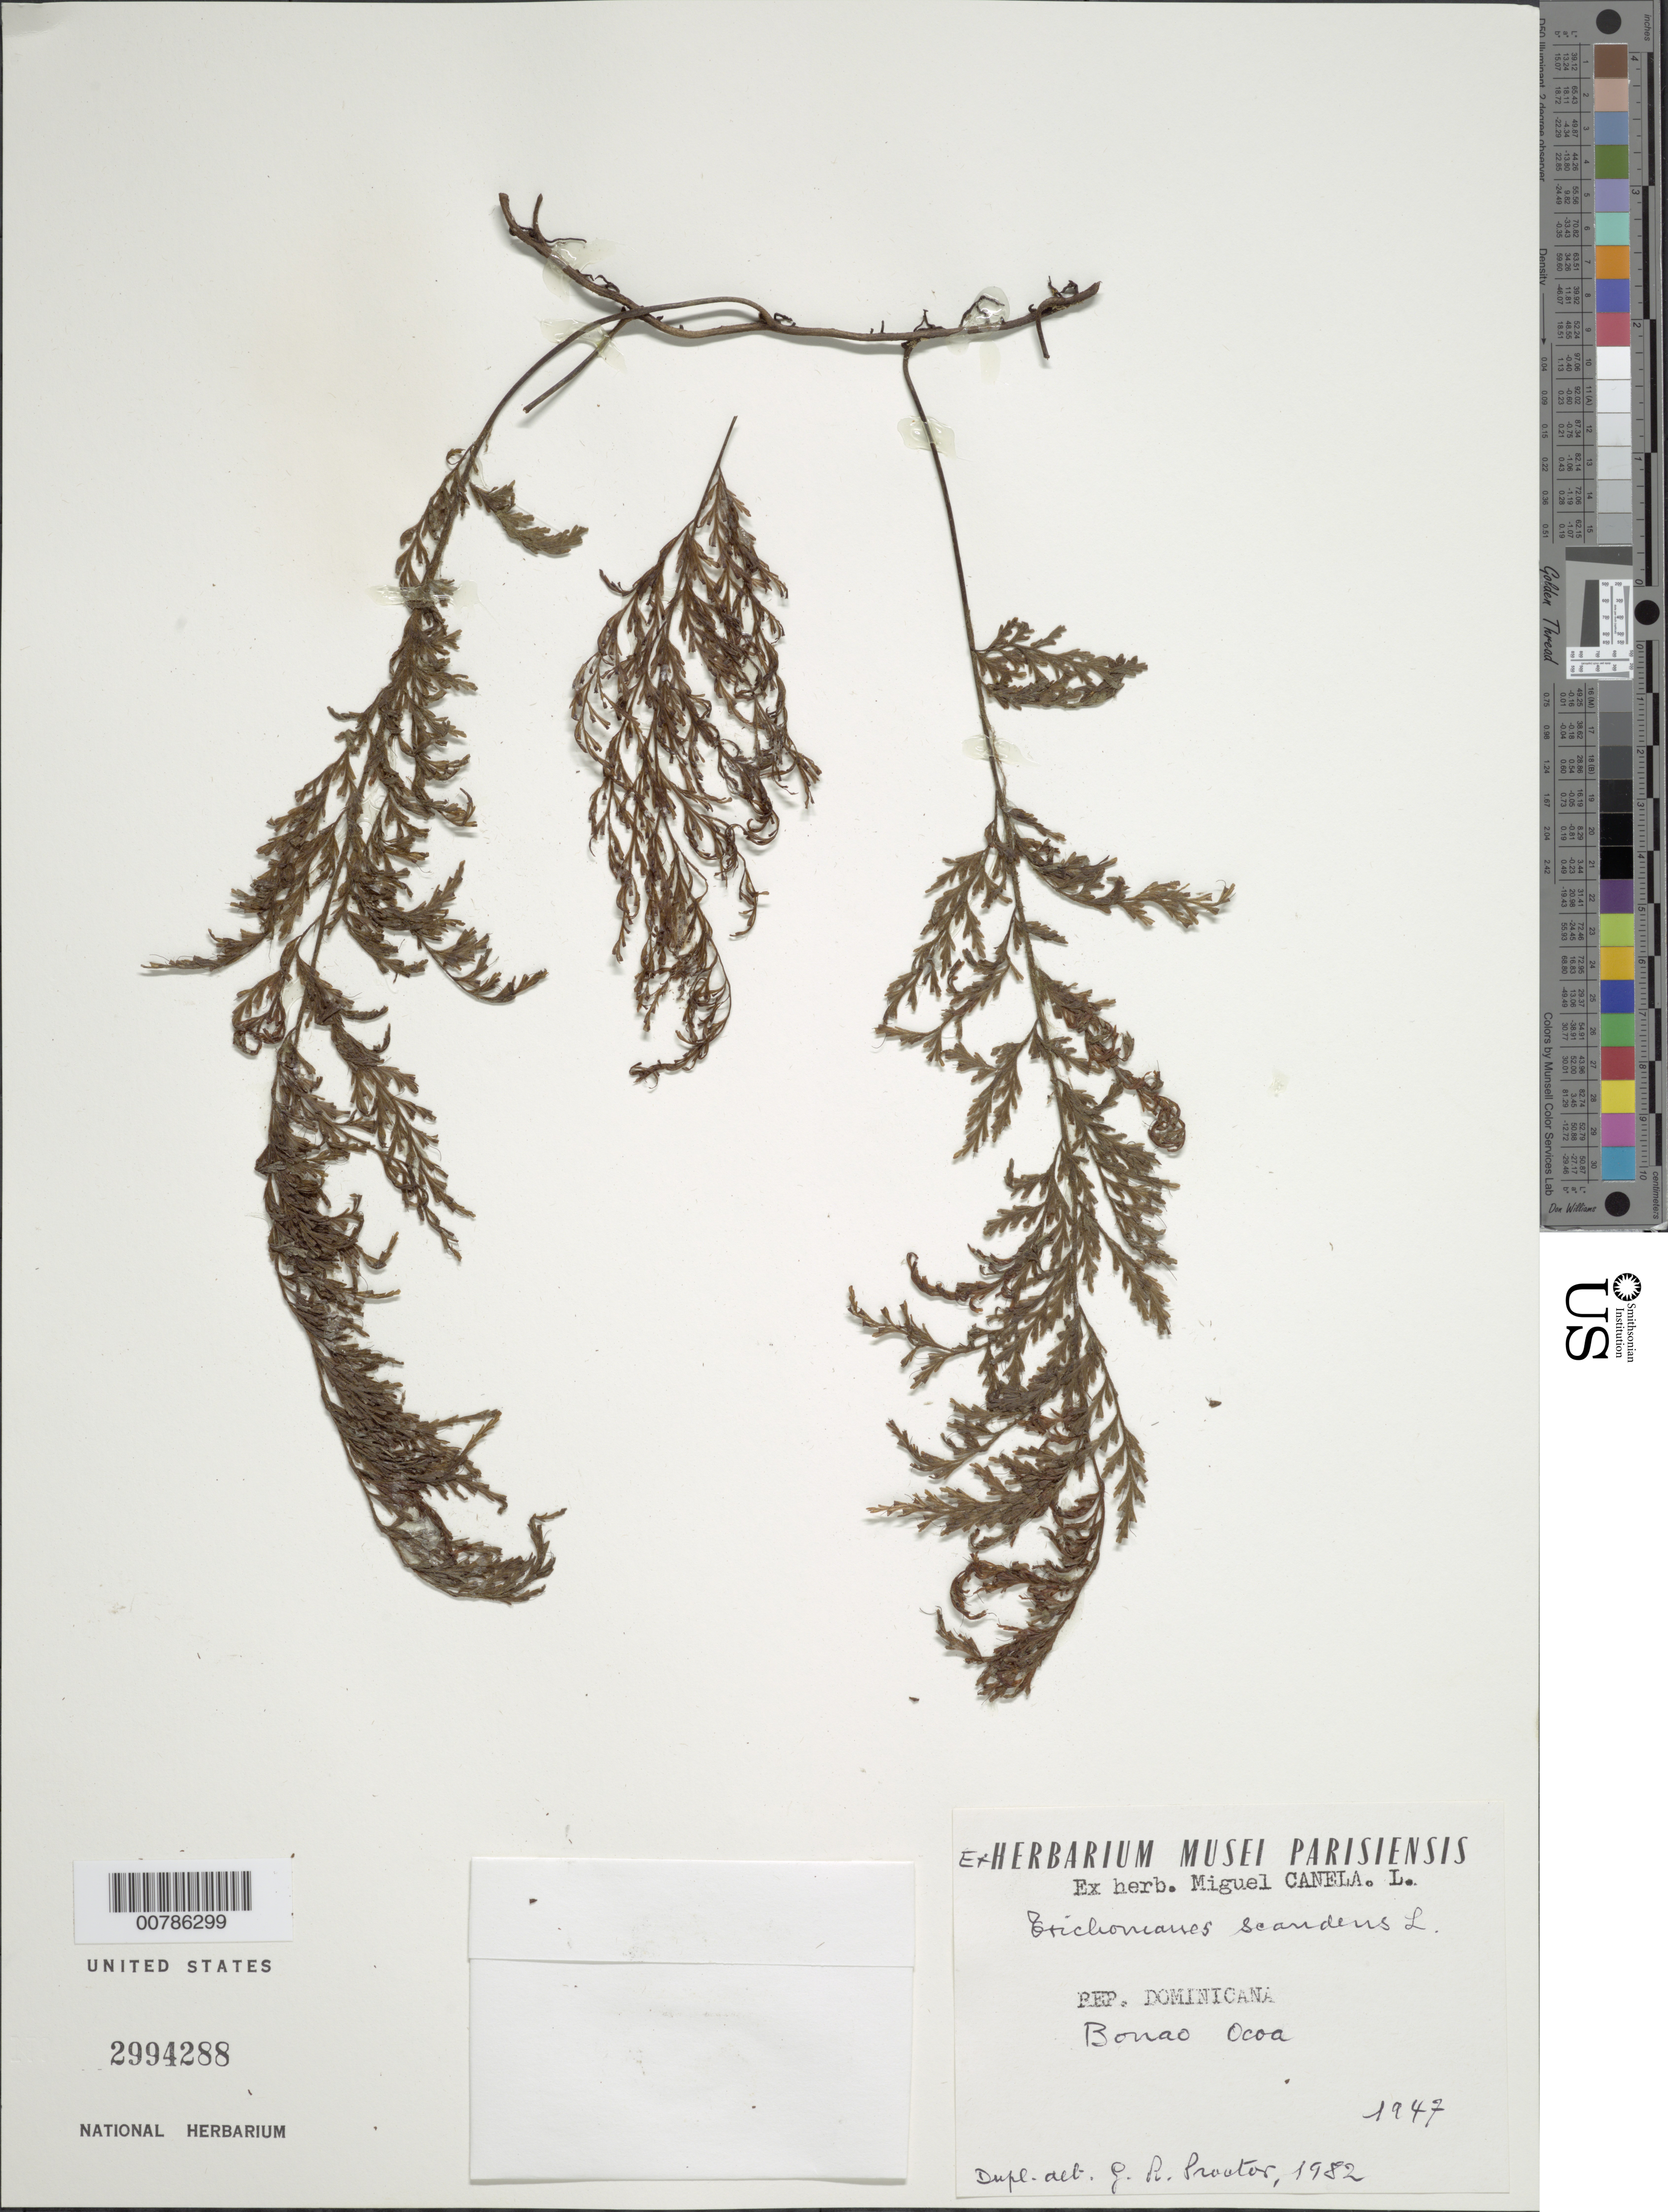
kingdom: Plantae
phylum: Tracheophyta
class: Polypodiopsida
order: Hymenophyllales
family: Hymenophyllaceae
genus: Trichomanes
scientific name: Trichomanes scandens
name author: L.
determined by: Proctor, G. R.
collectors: M. Canela Lazaro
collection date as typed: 1947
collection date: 1947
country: Dominican Republic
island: Hispaniola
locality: Bonao Ocoa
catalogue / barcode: US 2994288